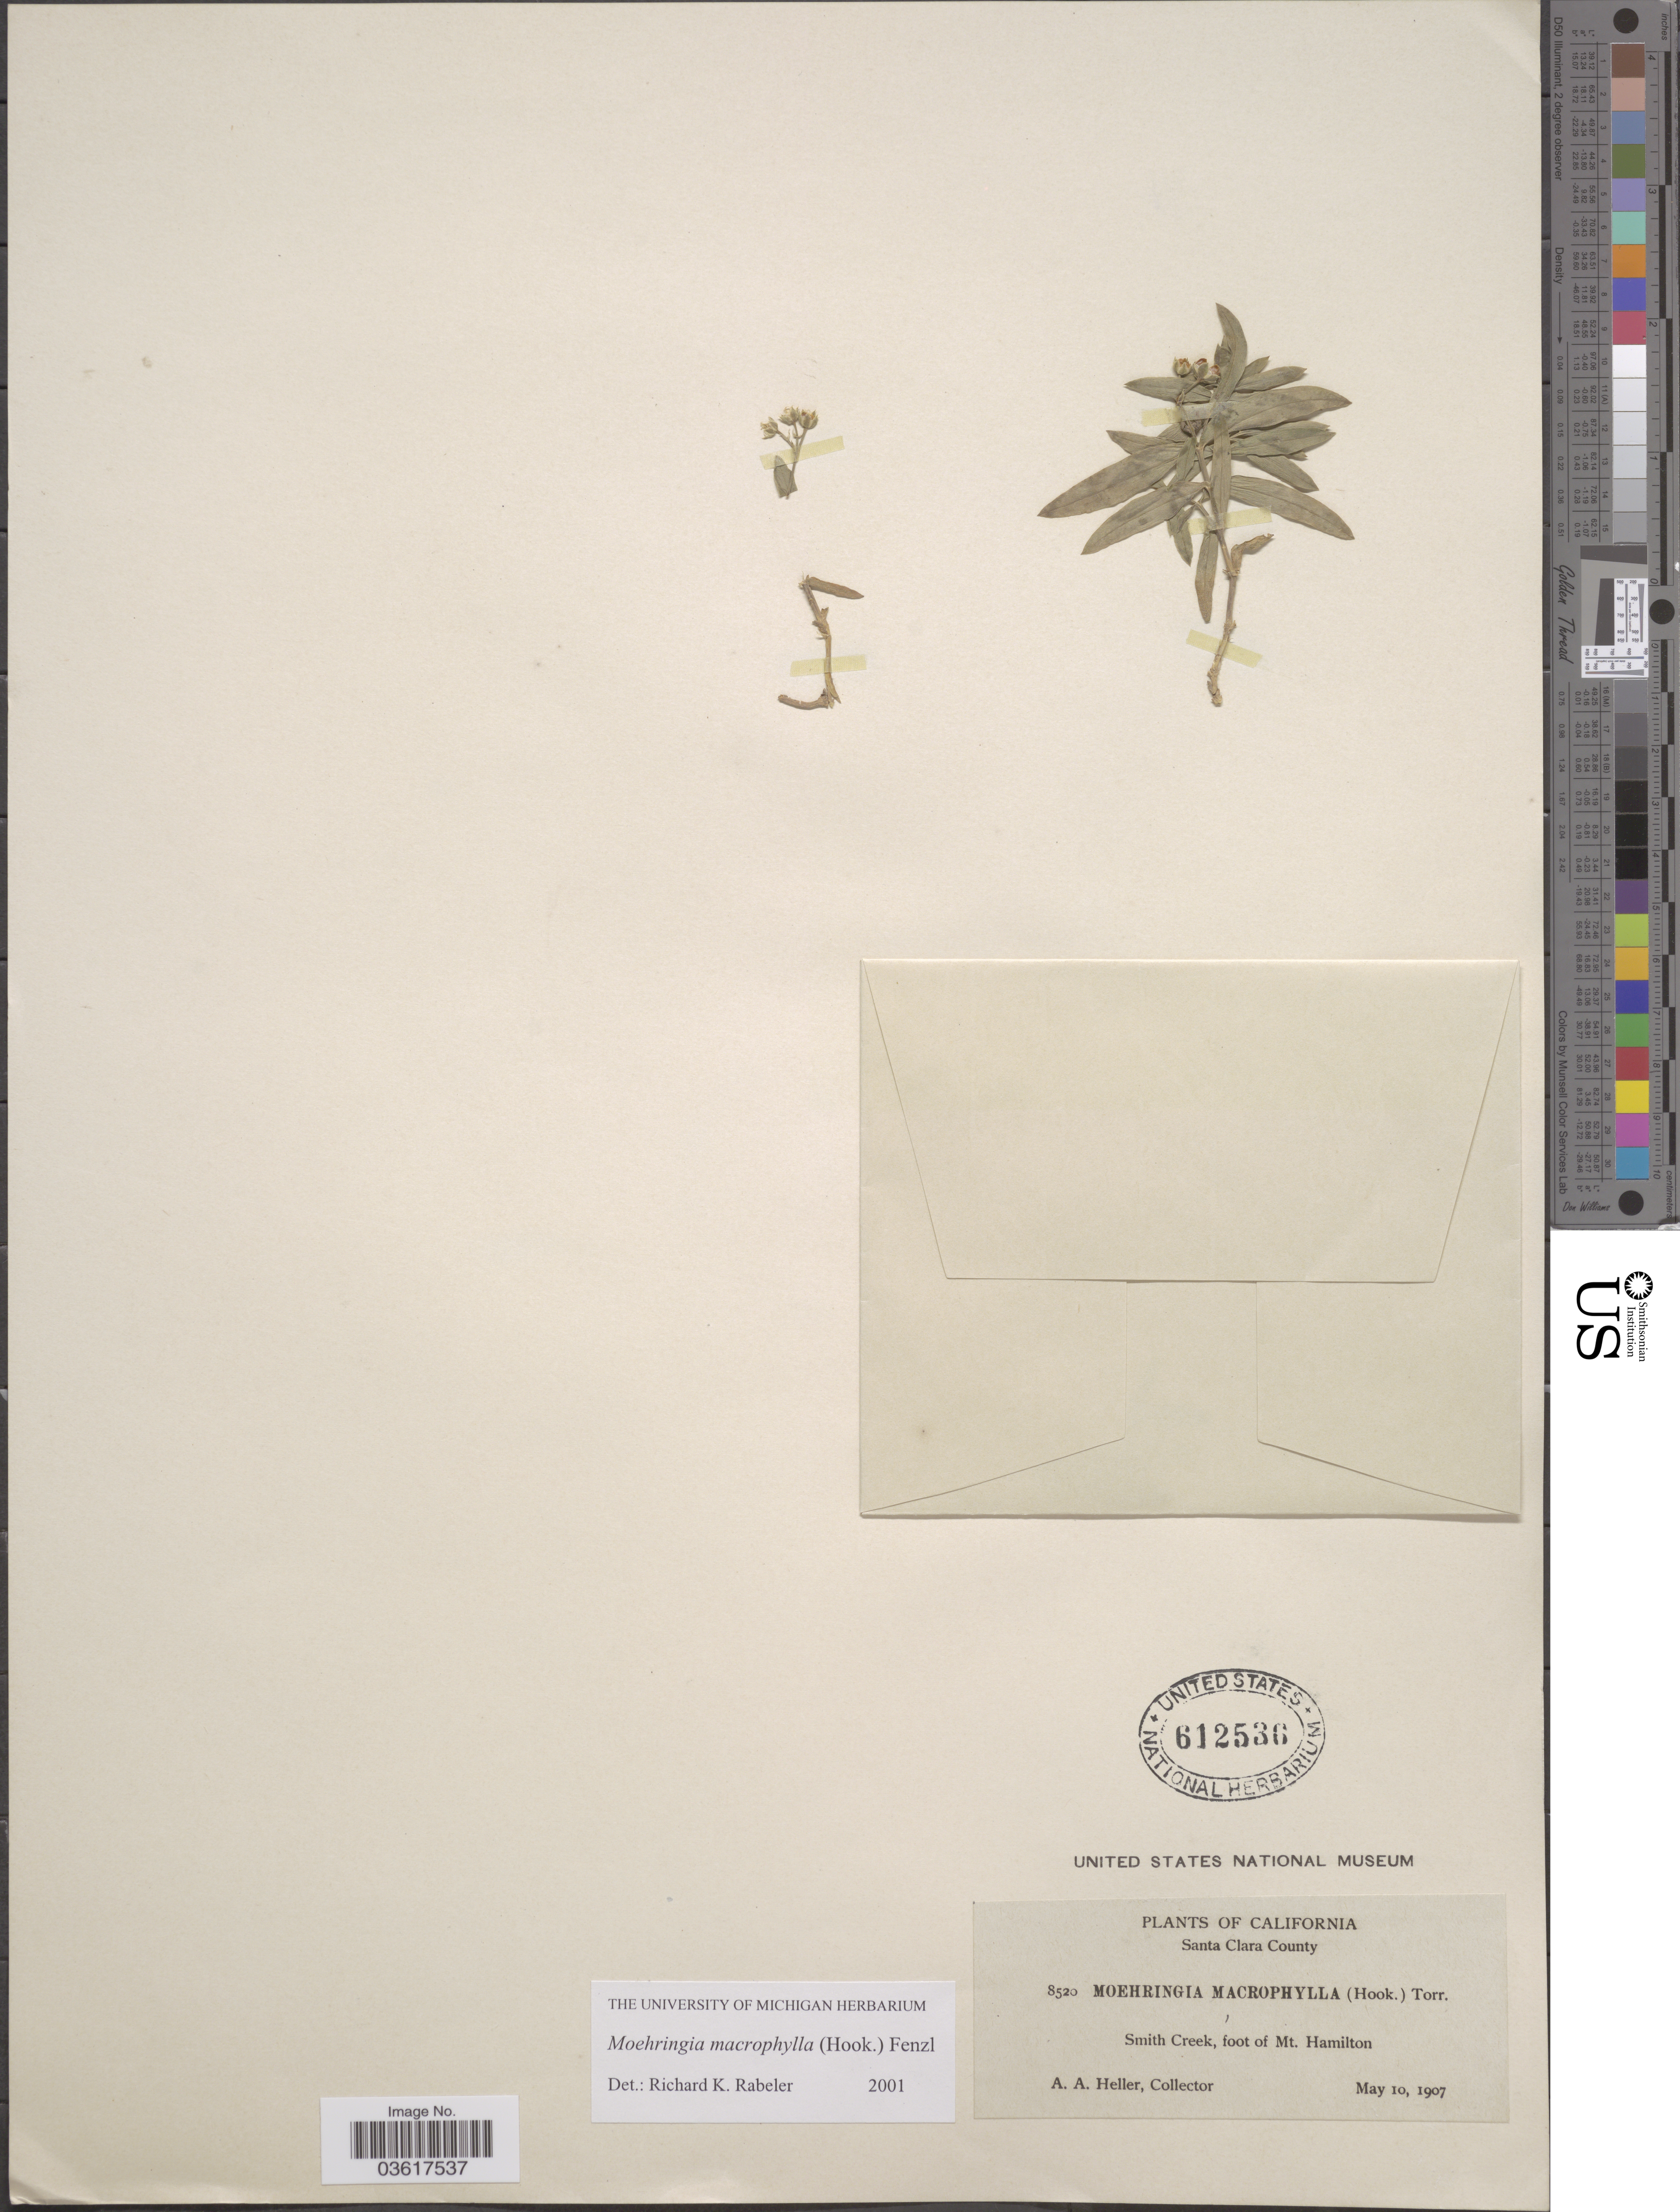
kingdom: Plantae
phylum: Tracheophyta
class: Magnoliopsida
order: Caryophyllales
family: Caryophyllaceae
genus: Moehringia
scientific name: Moehringia macrophylla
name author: (Hook.) Fenzl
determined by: Rabeler, R. K.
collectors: A. A. Heller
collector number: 8520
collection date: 1907-05-10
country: United States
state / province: California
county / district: Santa Clara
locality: Santa Clara County. Smith Creek, foot of Mt. Hamilton.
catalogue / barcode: US 612536